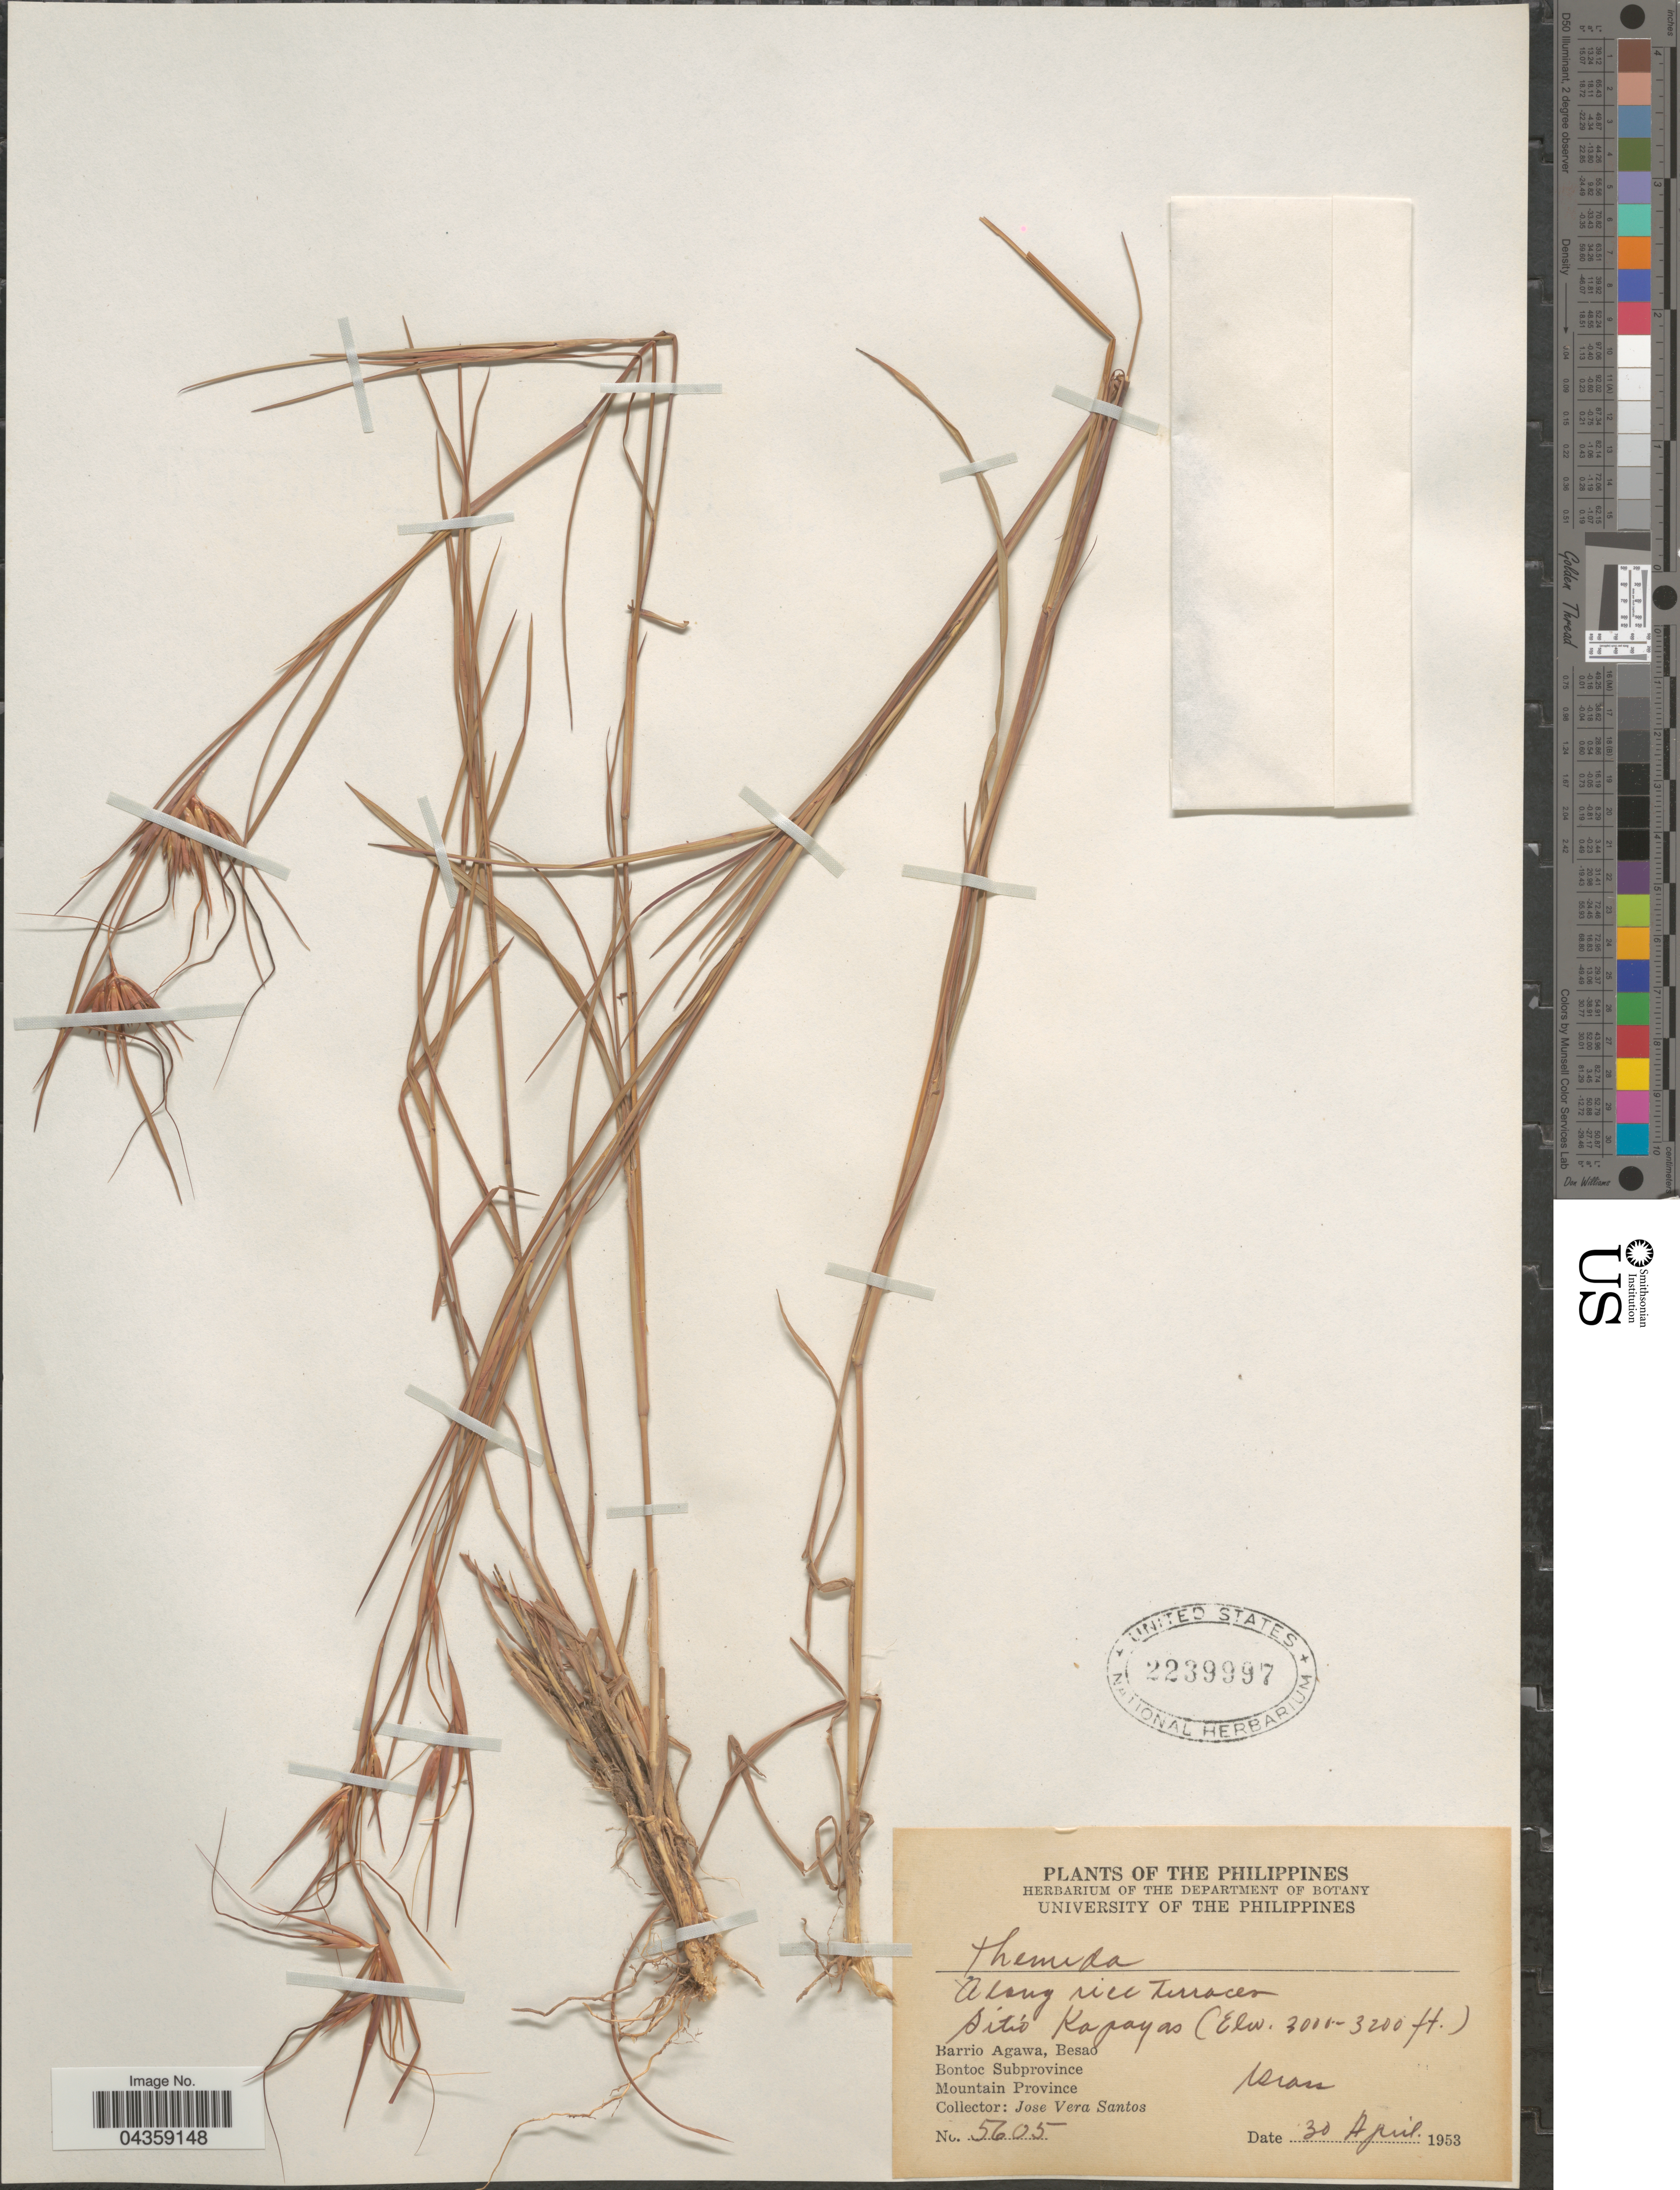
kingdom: Plantae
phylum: Tracheophyta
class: Liliopsida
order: Poales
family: Poaceae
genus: Themeda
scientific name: Themeda sp.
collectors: J. V. Santos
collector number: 5605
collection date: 1953-04-30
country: Philippines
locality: Sitio Kapayas. Barrio Agawa, Besao. Bontoc Subprovince. Mountain Province.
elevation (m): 914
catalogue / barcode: US 2239997